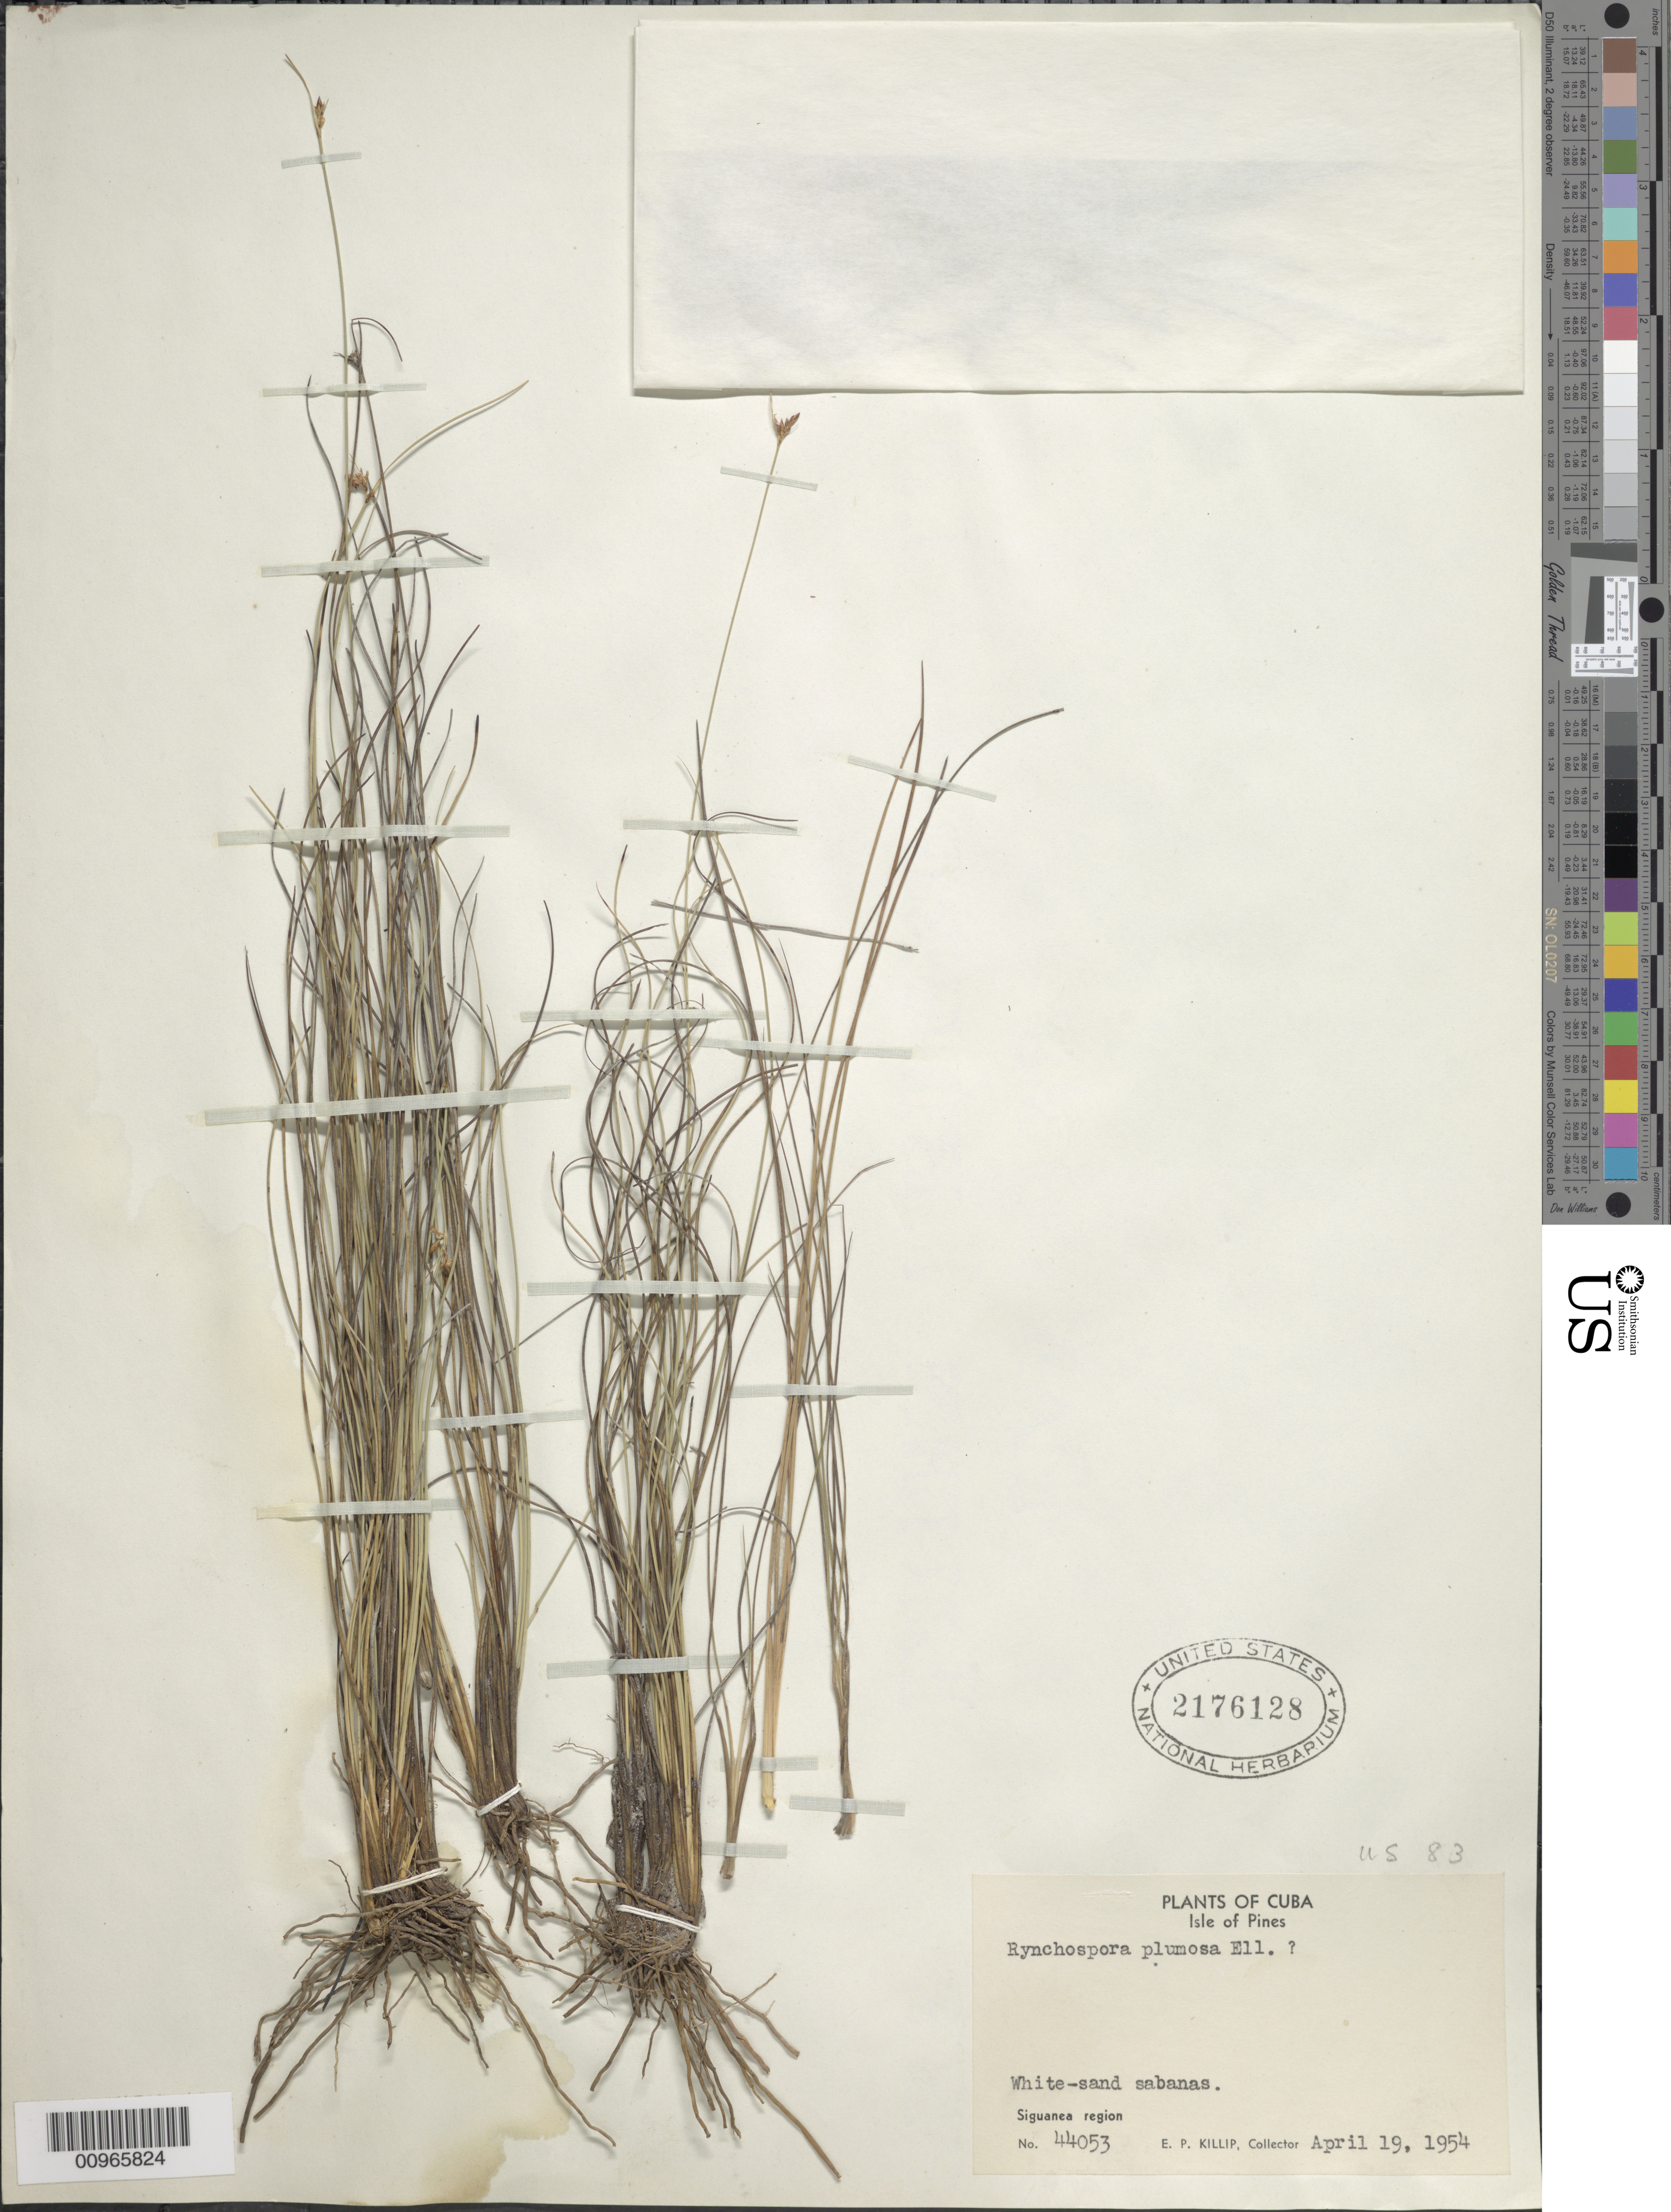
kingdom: Plantae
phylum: Tracheophyta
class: Liliopsida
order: Poales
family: Cyperaceae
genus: Rhynchospora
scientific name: Rhynchospora plumosa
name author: Elliott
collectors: E. P. Killip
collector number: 44053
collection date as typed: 19 Apr 1954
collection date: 1954-04-19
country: Cuba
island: Isla de la Juventud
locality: Siguanea region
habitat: White-sand savannas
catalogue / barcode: US 2176128